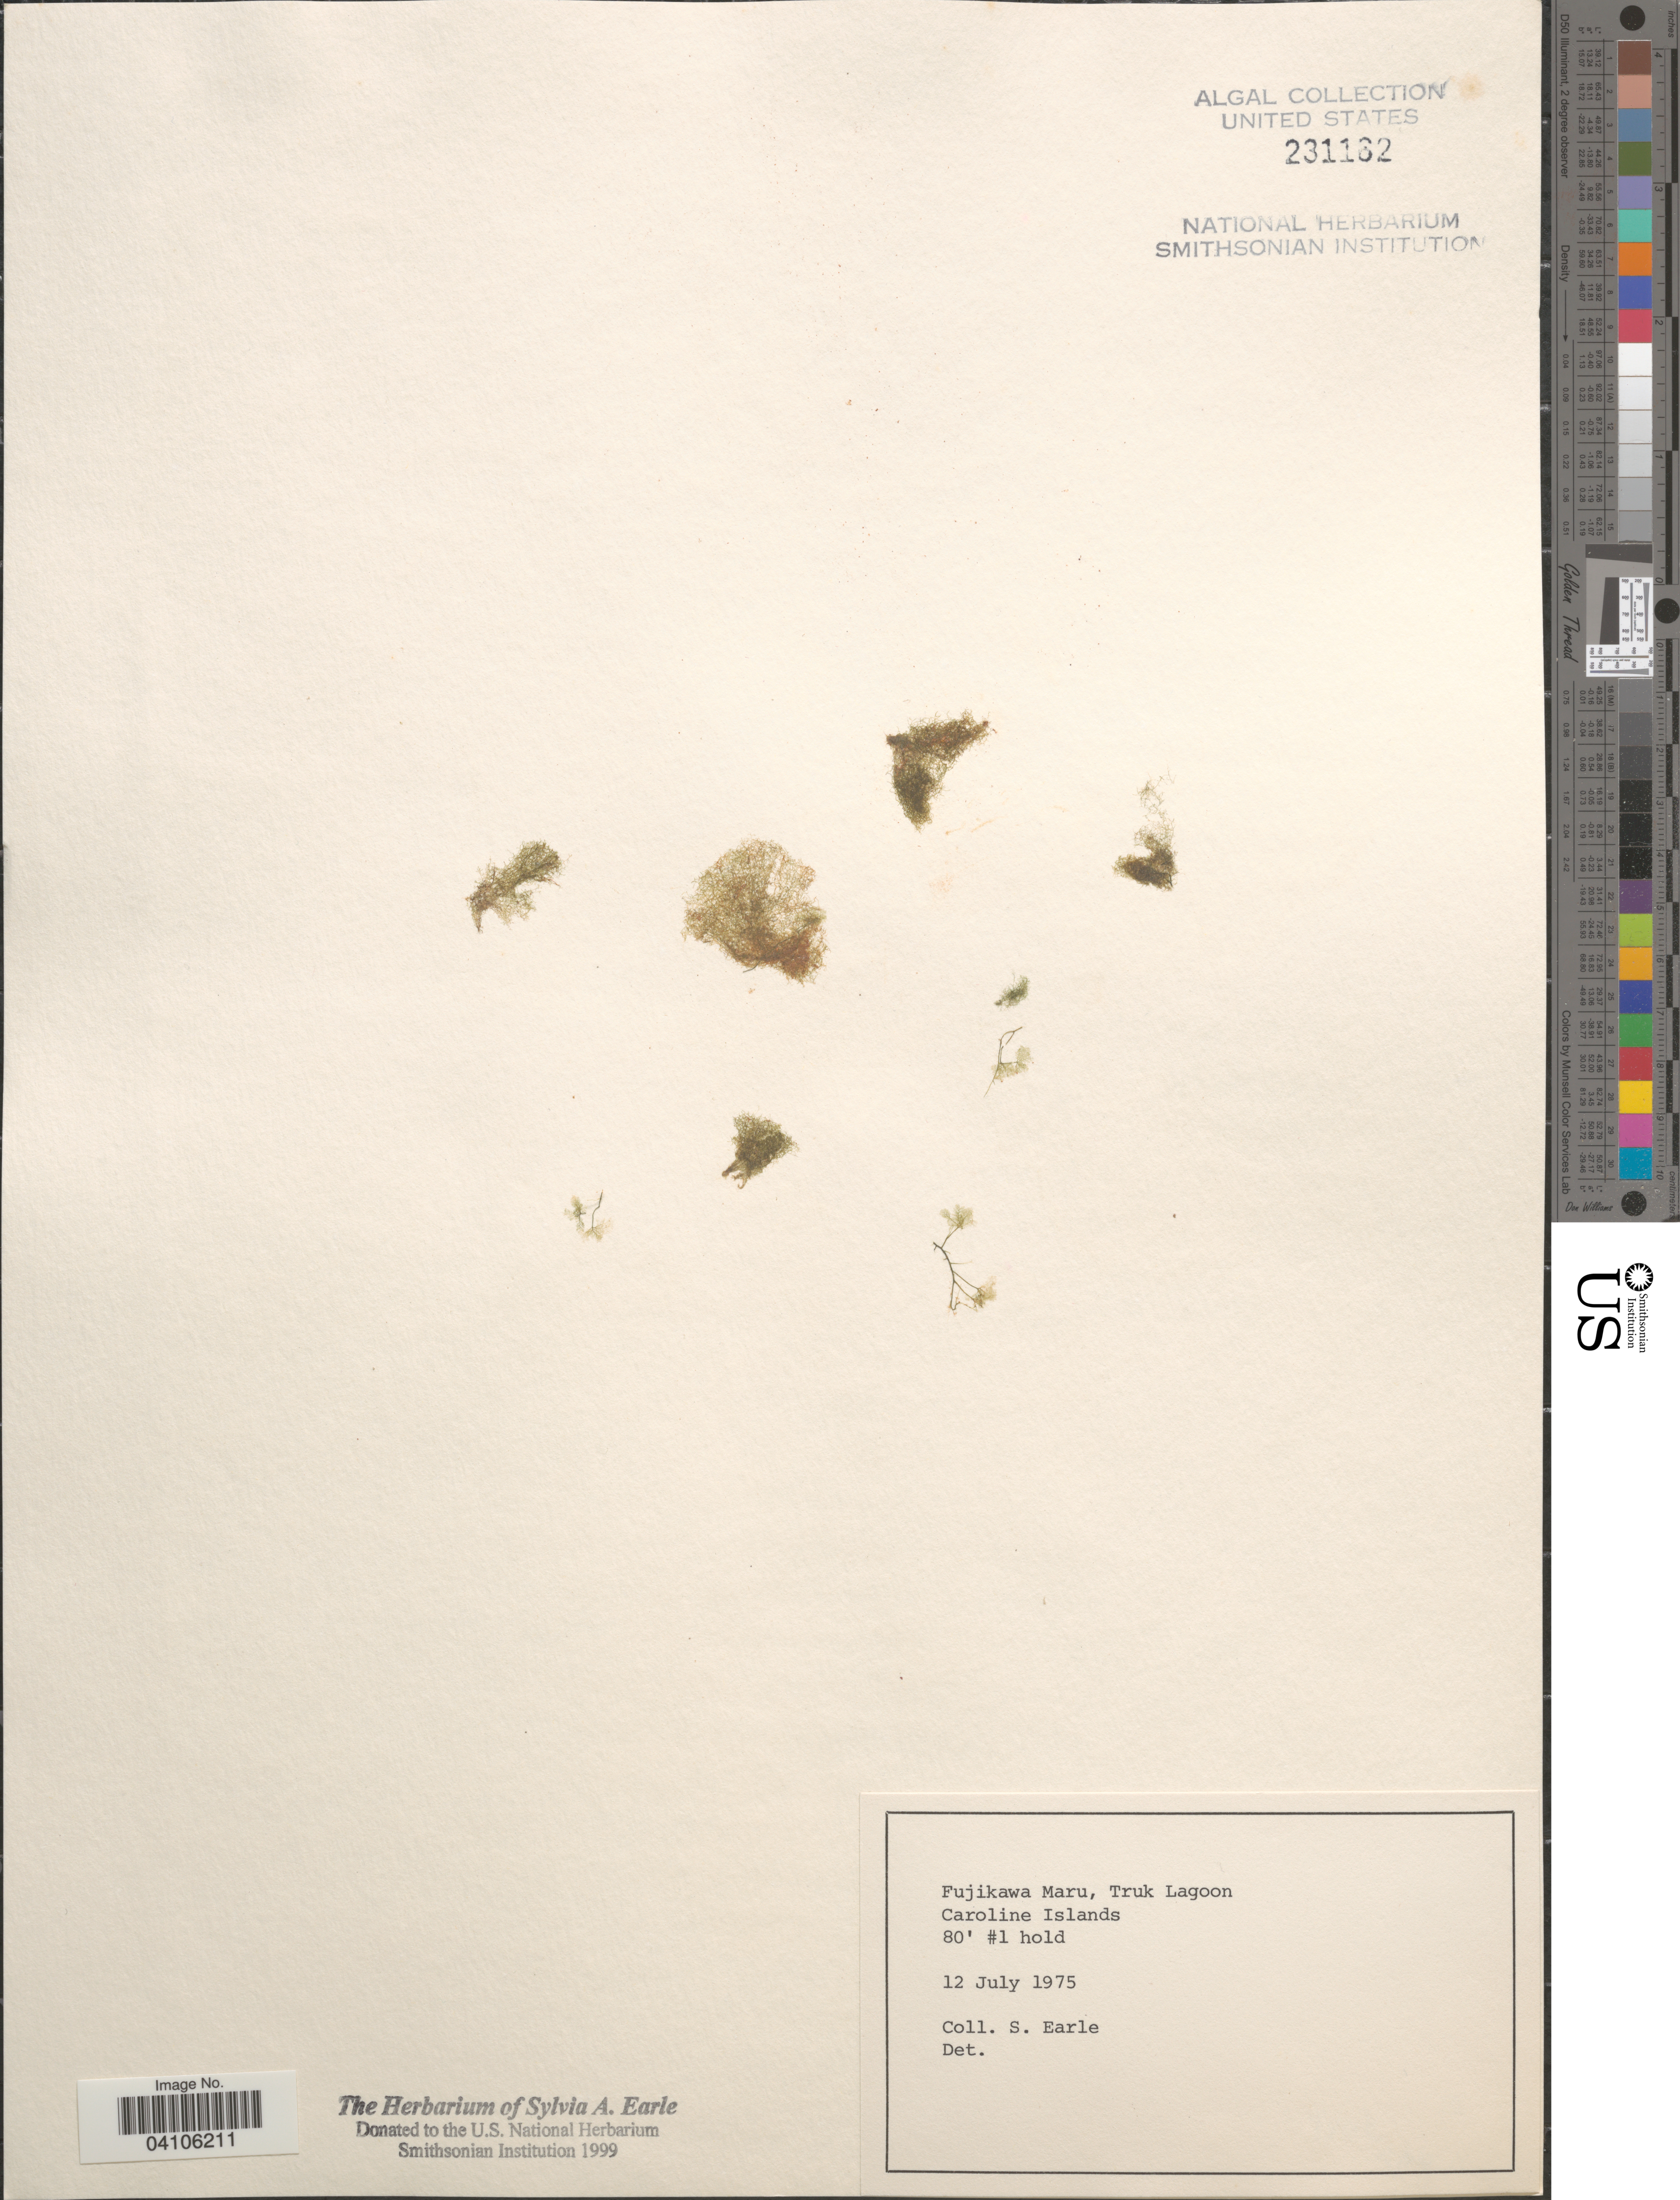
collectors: S. A. Earle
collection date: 1975-07-12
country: Micronesia, Federated States of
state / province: Truk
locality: Fujikawa Maru, Truk Lagoon. Caroline Islands. #1 hold.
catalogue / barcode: US 231162